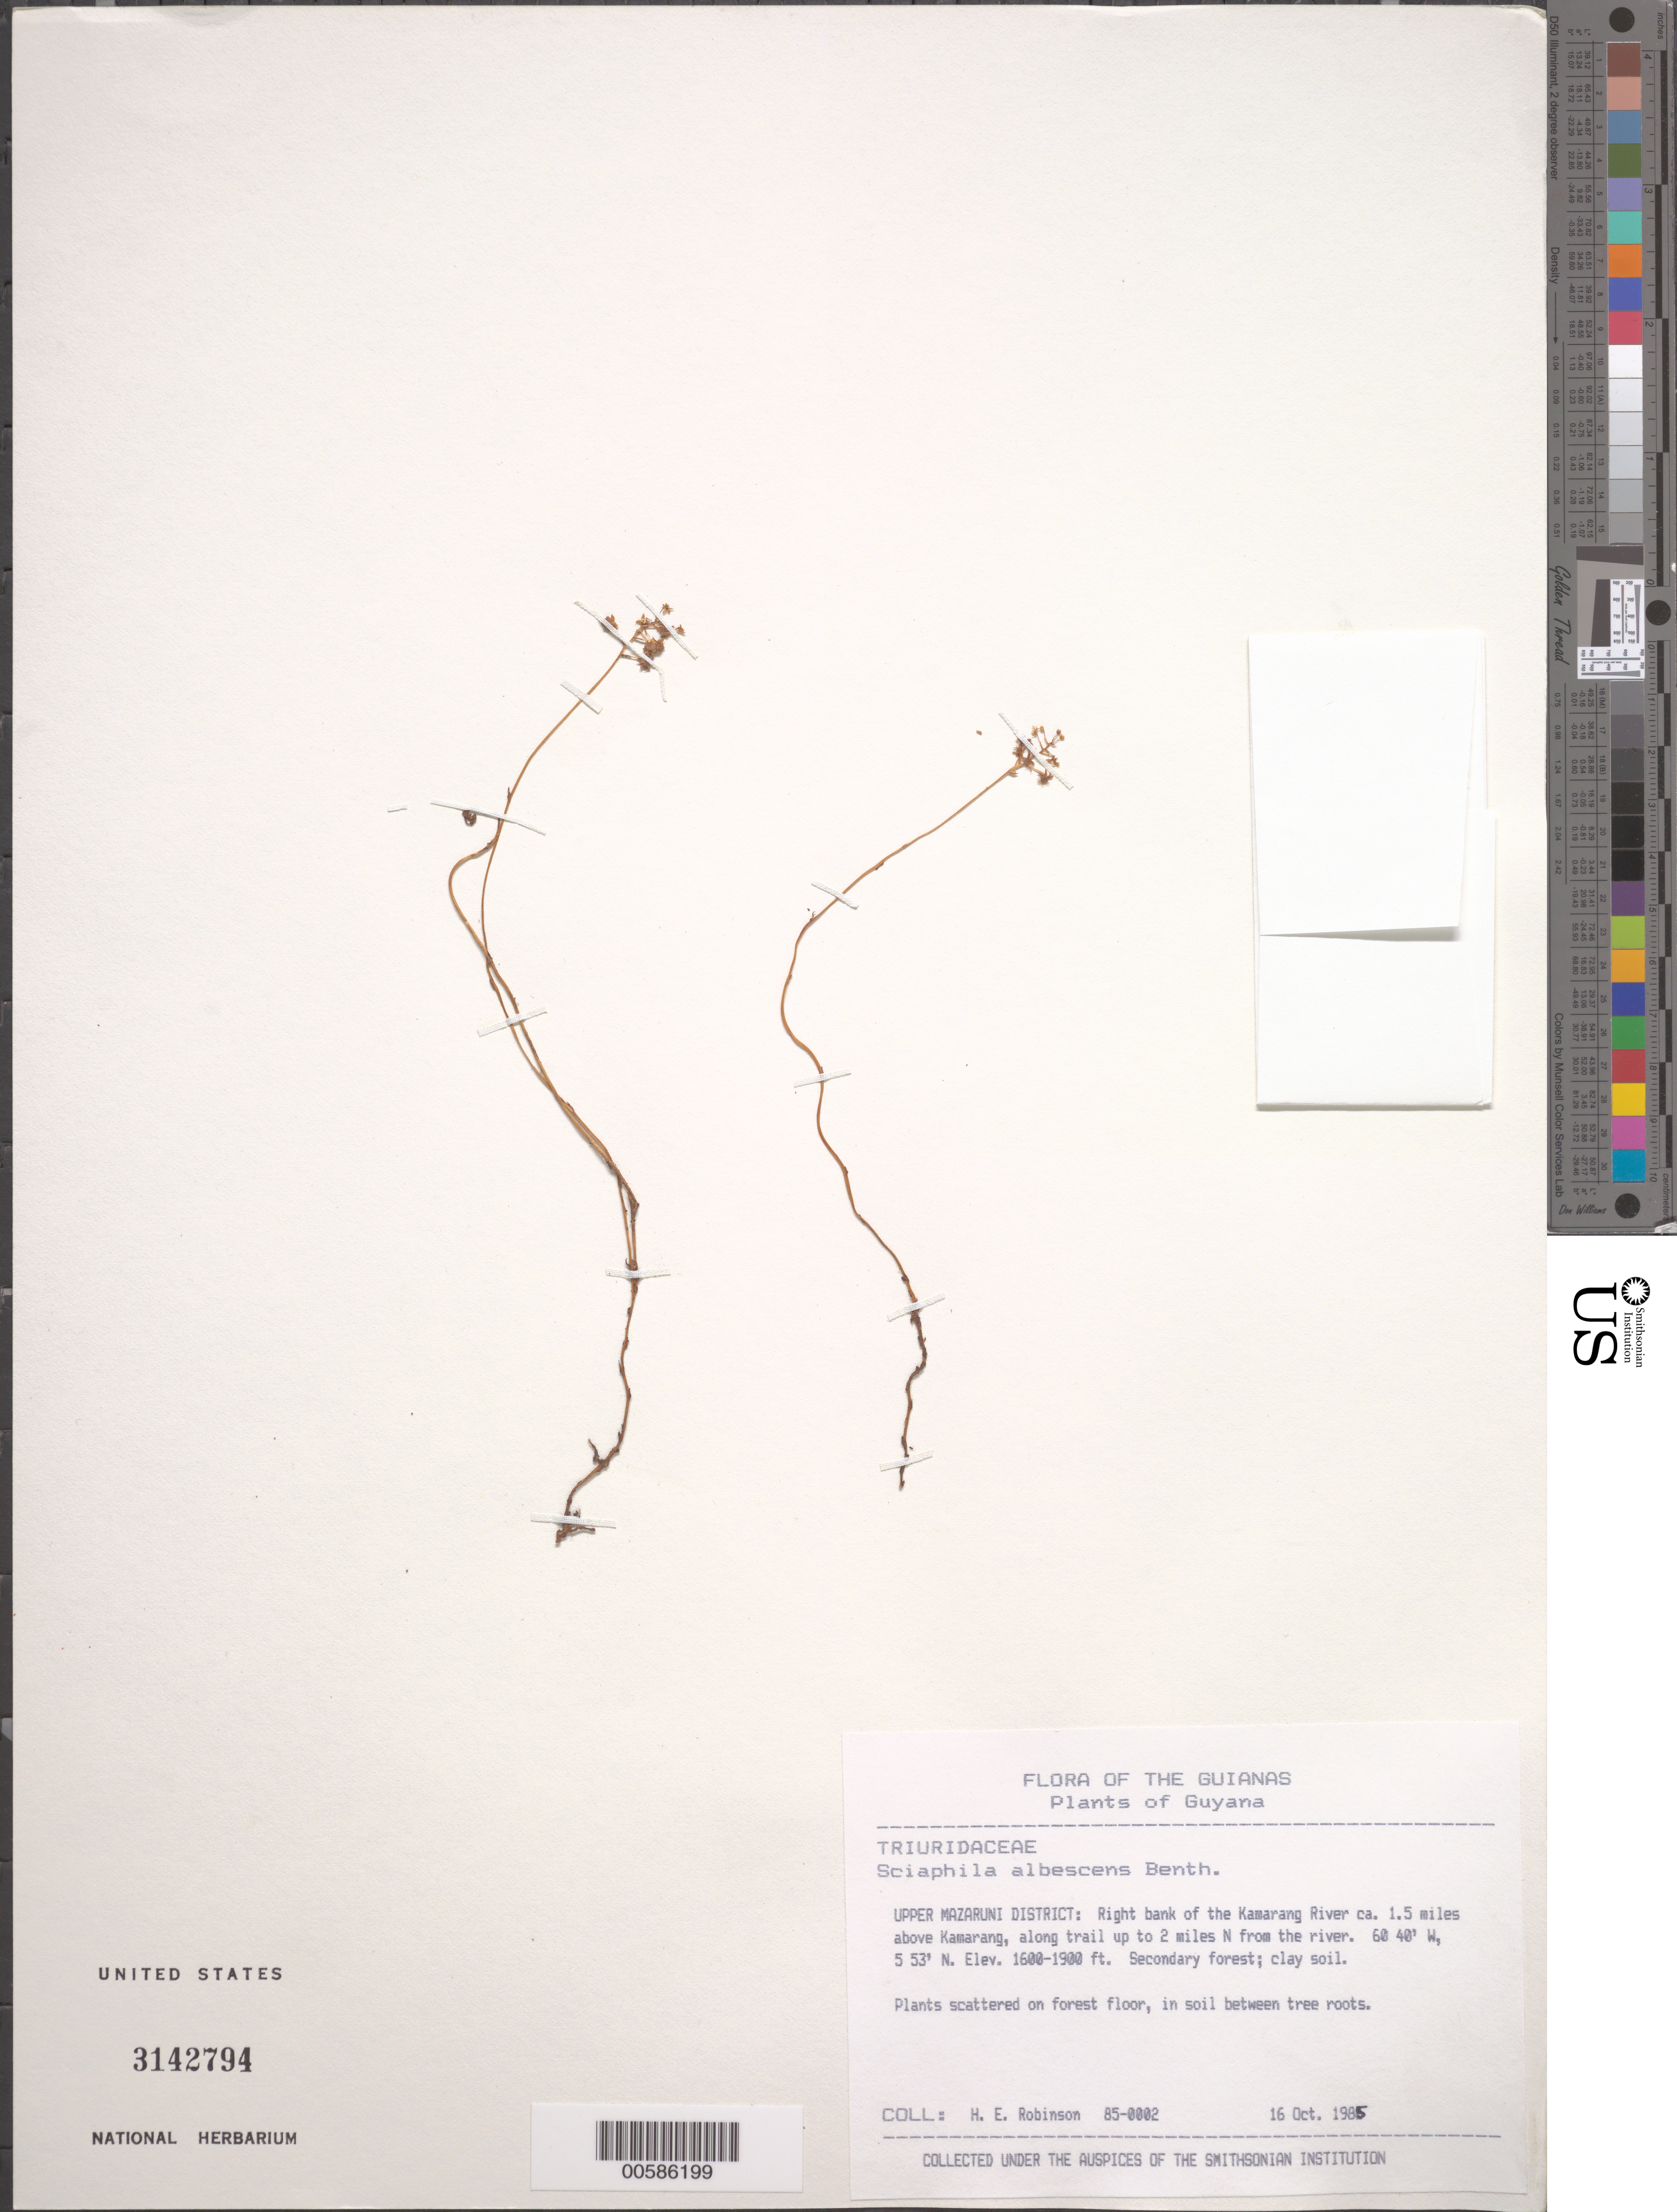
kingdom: Plantae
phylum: Tracheophyta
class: Liliopsida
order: Pandanales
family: Triuridaceae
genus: Sciaphila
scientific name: Sciaphila albescens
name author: Benth.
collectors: H. Robinson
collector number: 850002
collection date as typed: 16 Oct 1985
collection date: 1985-10-16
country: Guyana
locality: Upper mazaruni dist., kamarang river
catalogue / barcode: US 3142794